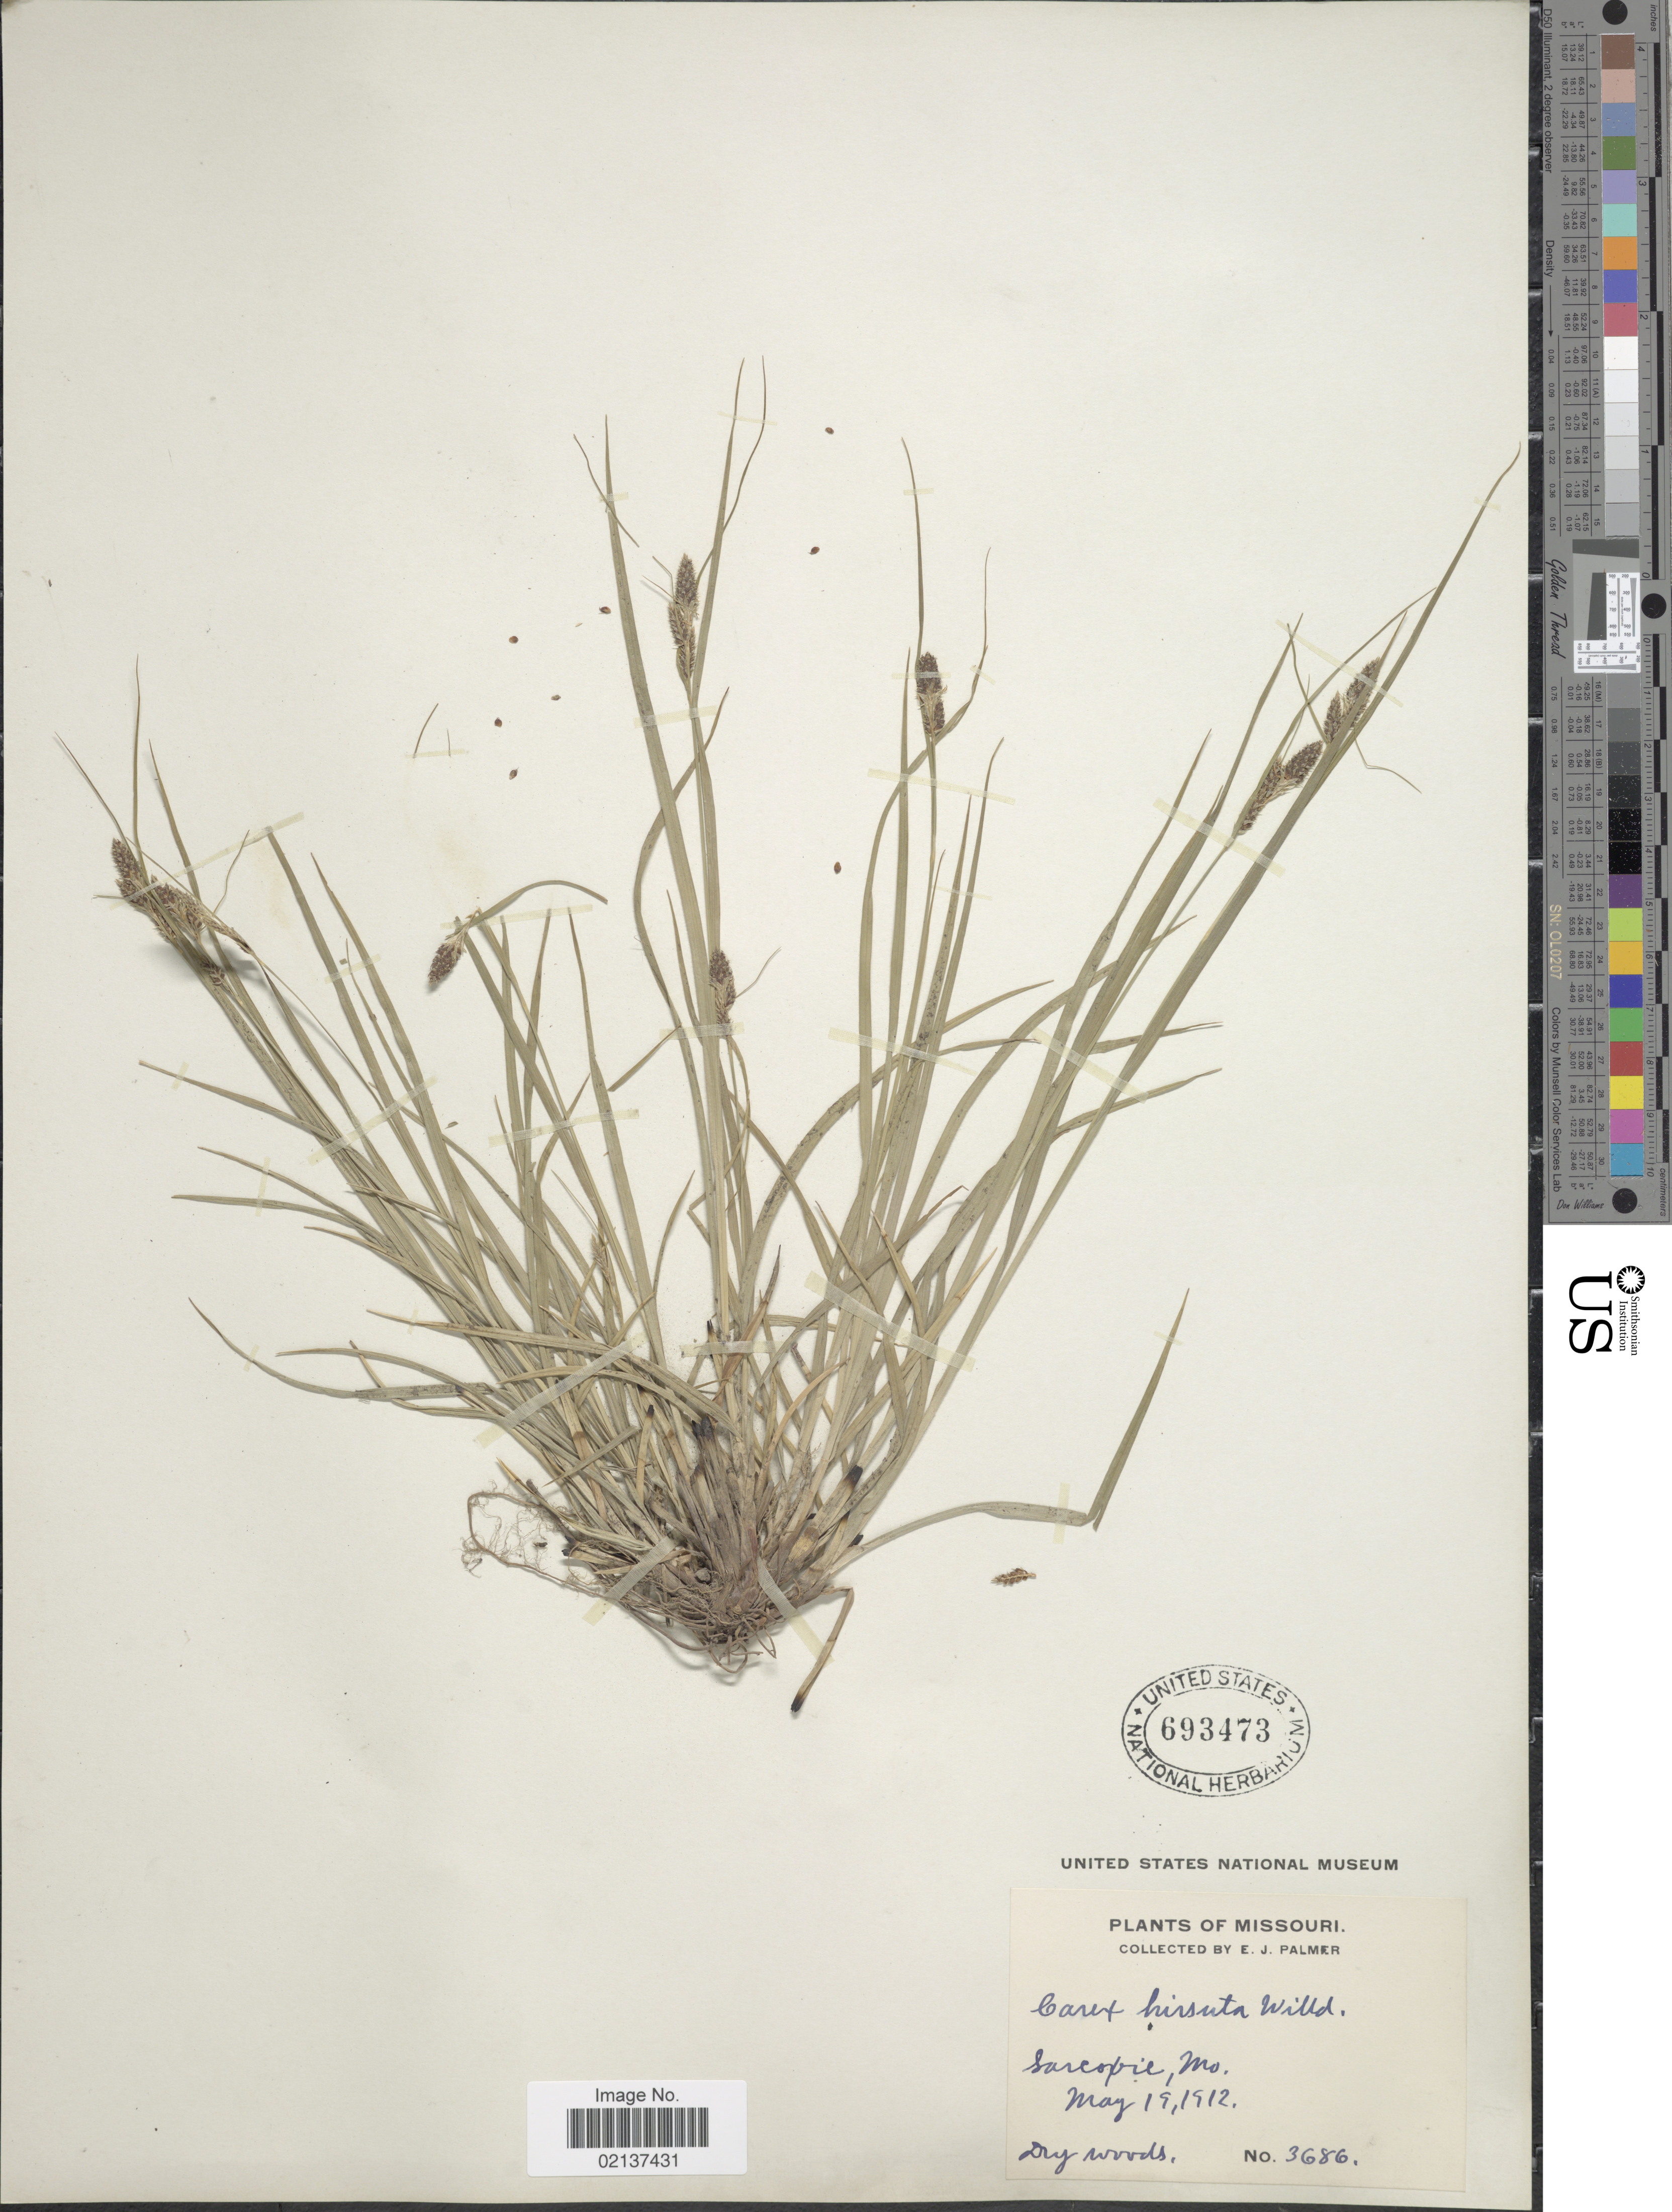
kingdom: Plantae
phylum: Tracheophyta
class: Liliopsida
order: Poales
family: Cyperaceae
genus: Carex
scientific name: Carex hirsutella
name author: Mack.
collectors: E. J. Palmer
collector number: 3686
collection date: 1912-05-19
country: United States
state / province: Missouri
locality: Sarcoxie, Mo.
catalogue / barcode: US 693473